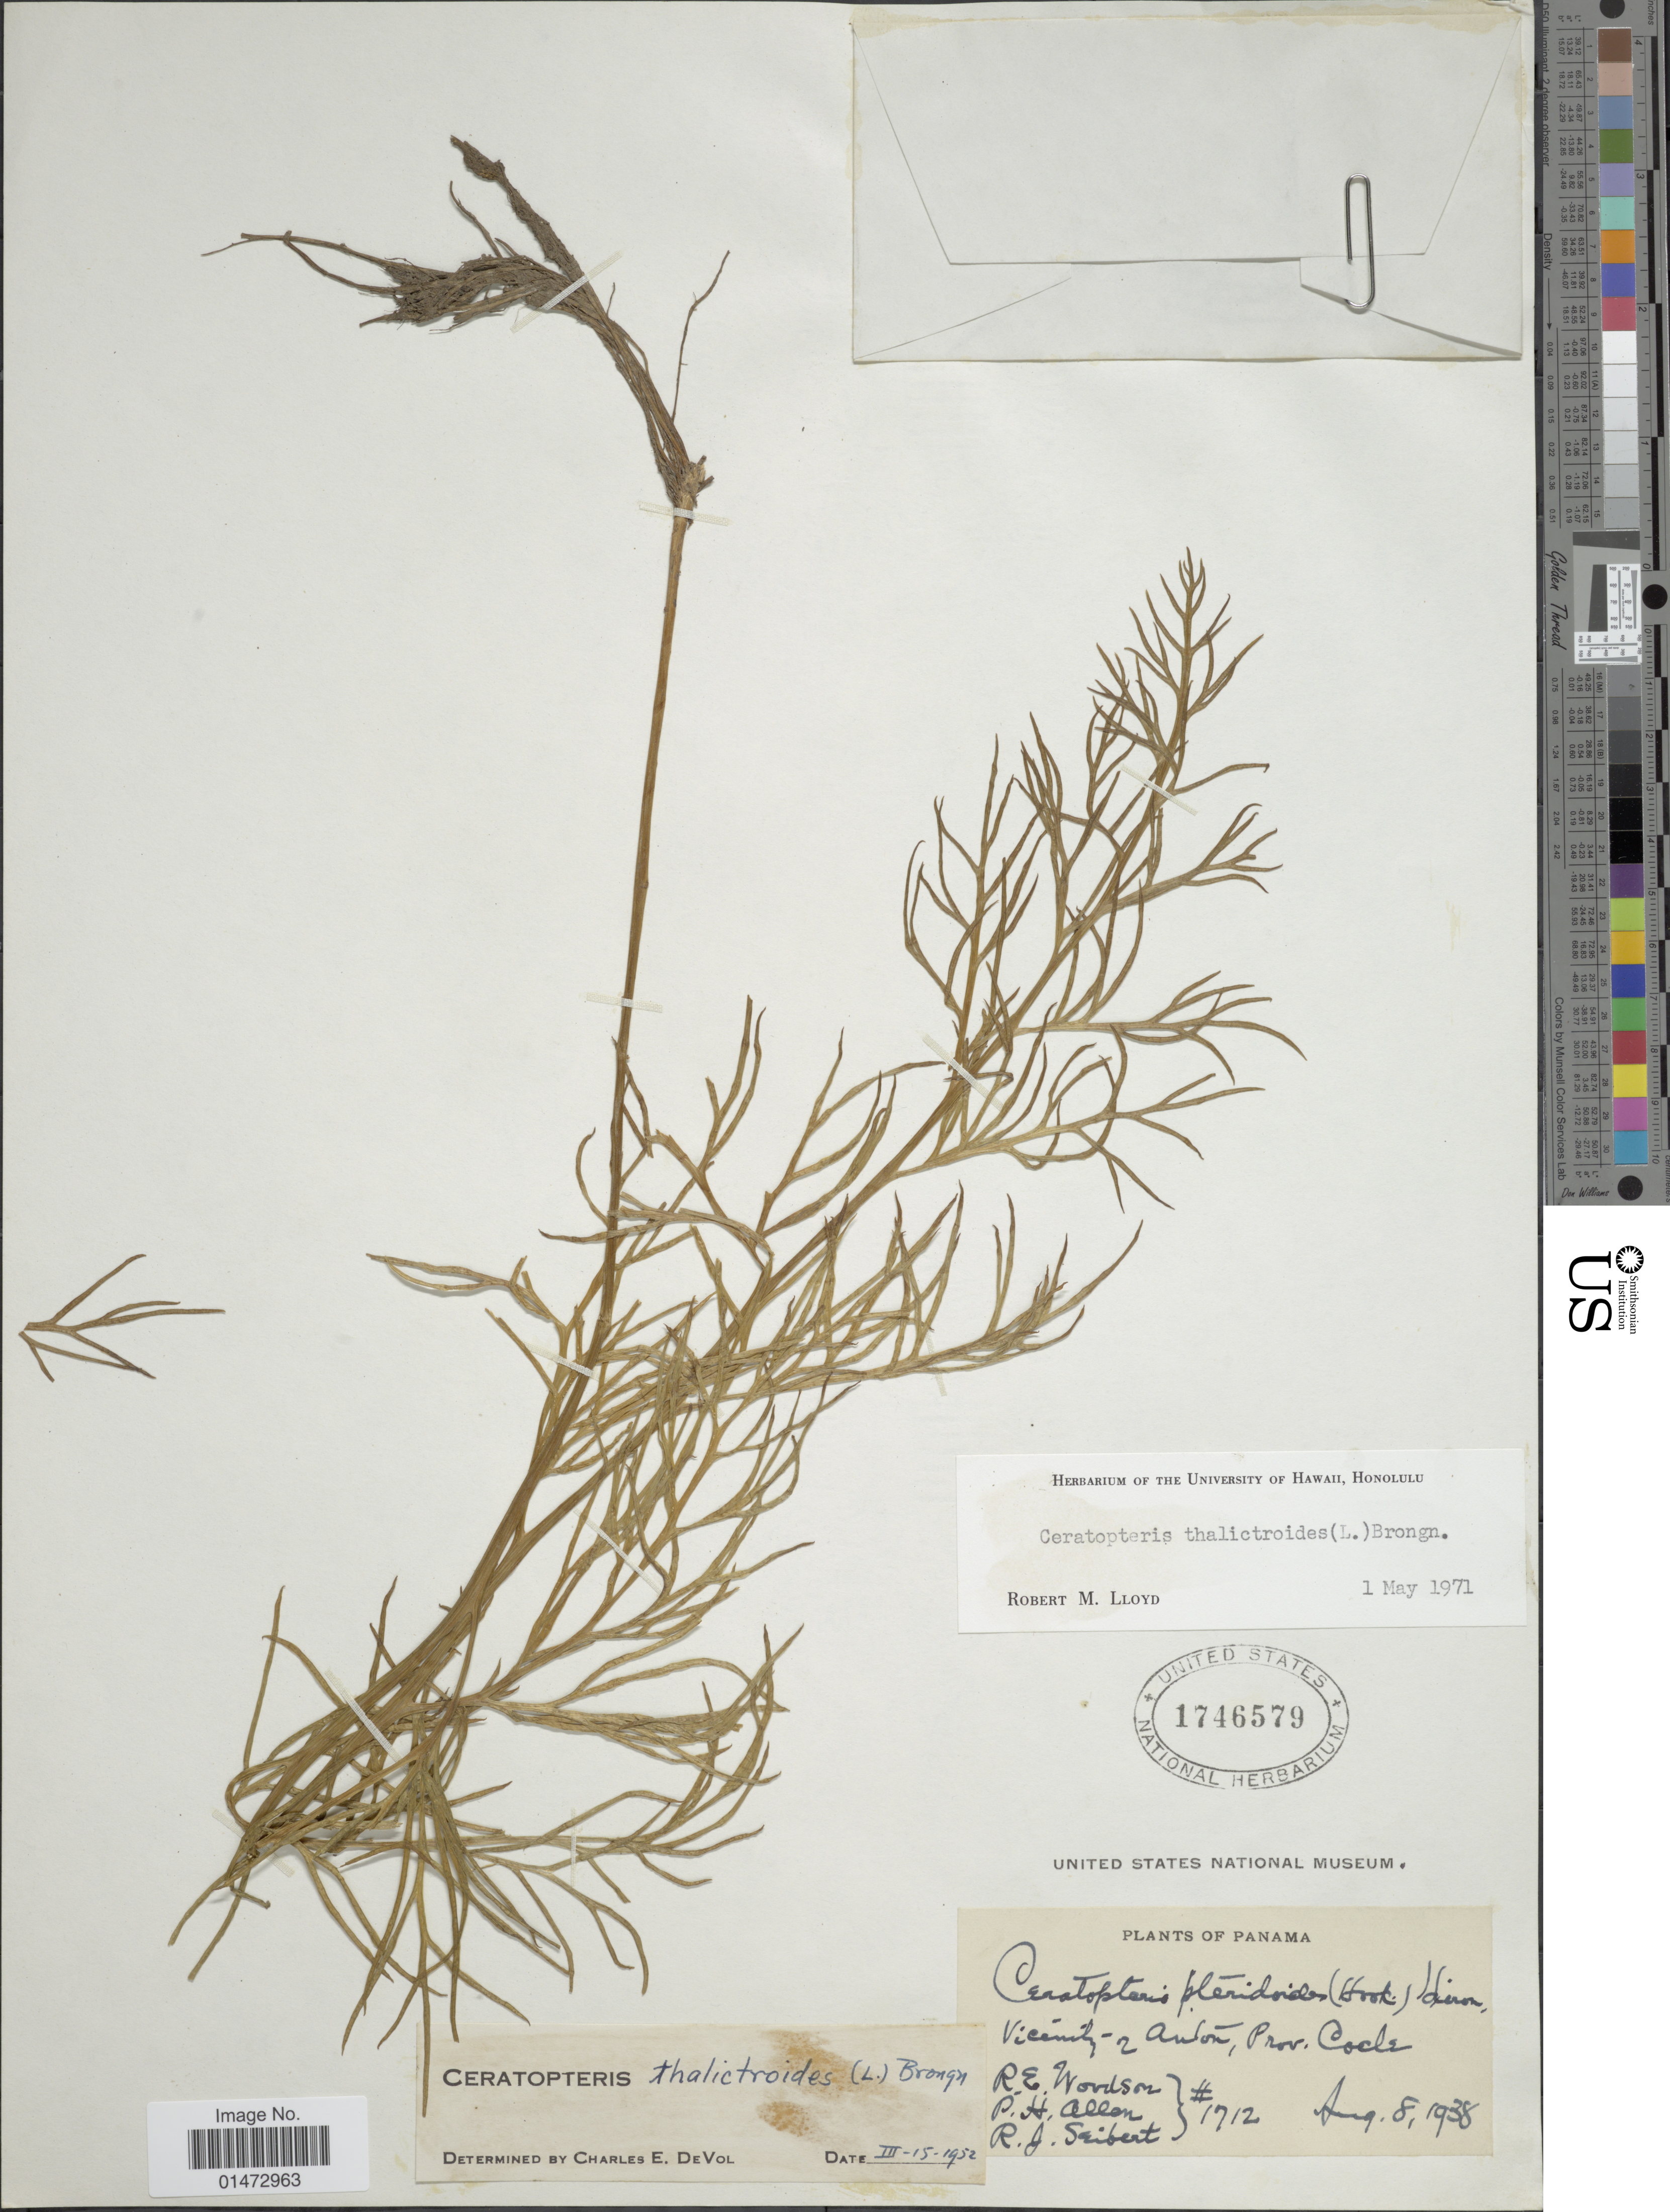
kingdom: Plantae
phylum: Tracheophyta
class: Polypodiopsida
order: Polypodiales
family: Pteridaceae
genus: Ceratopteris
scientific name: Ceratopteris thalictroides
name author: (L.) Brongn.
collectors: R. E. Woodson, P. H. Allen & R. J. Seibert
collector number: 1712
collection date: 1938-08-08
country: Panama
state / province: Coclé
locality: Vicinity of Anton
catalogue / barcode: US 1746579